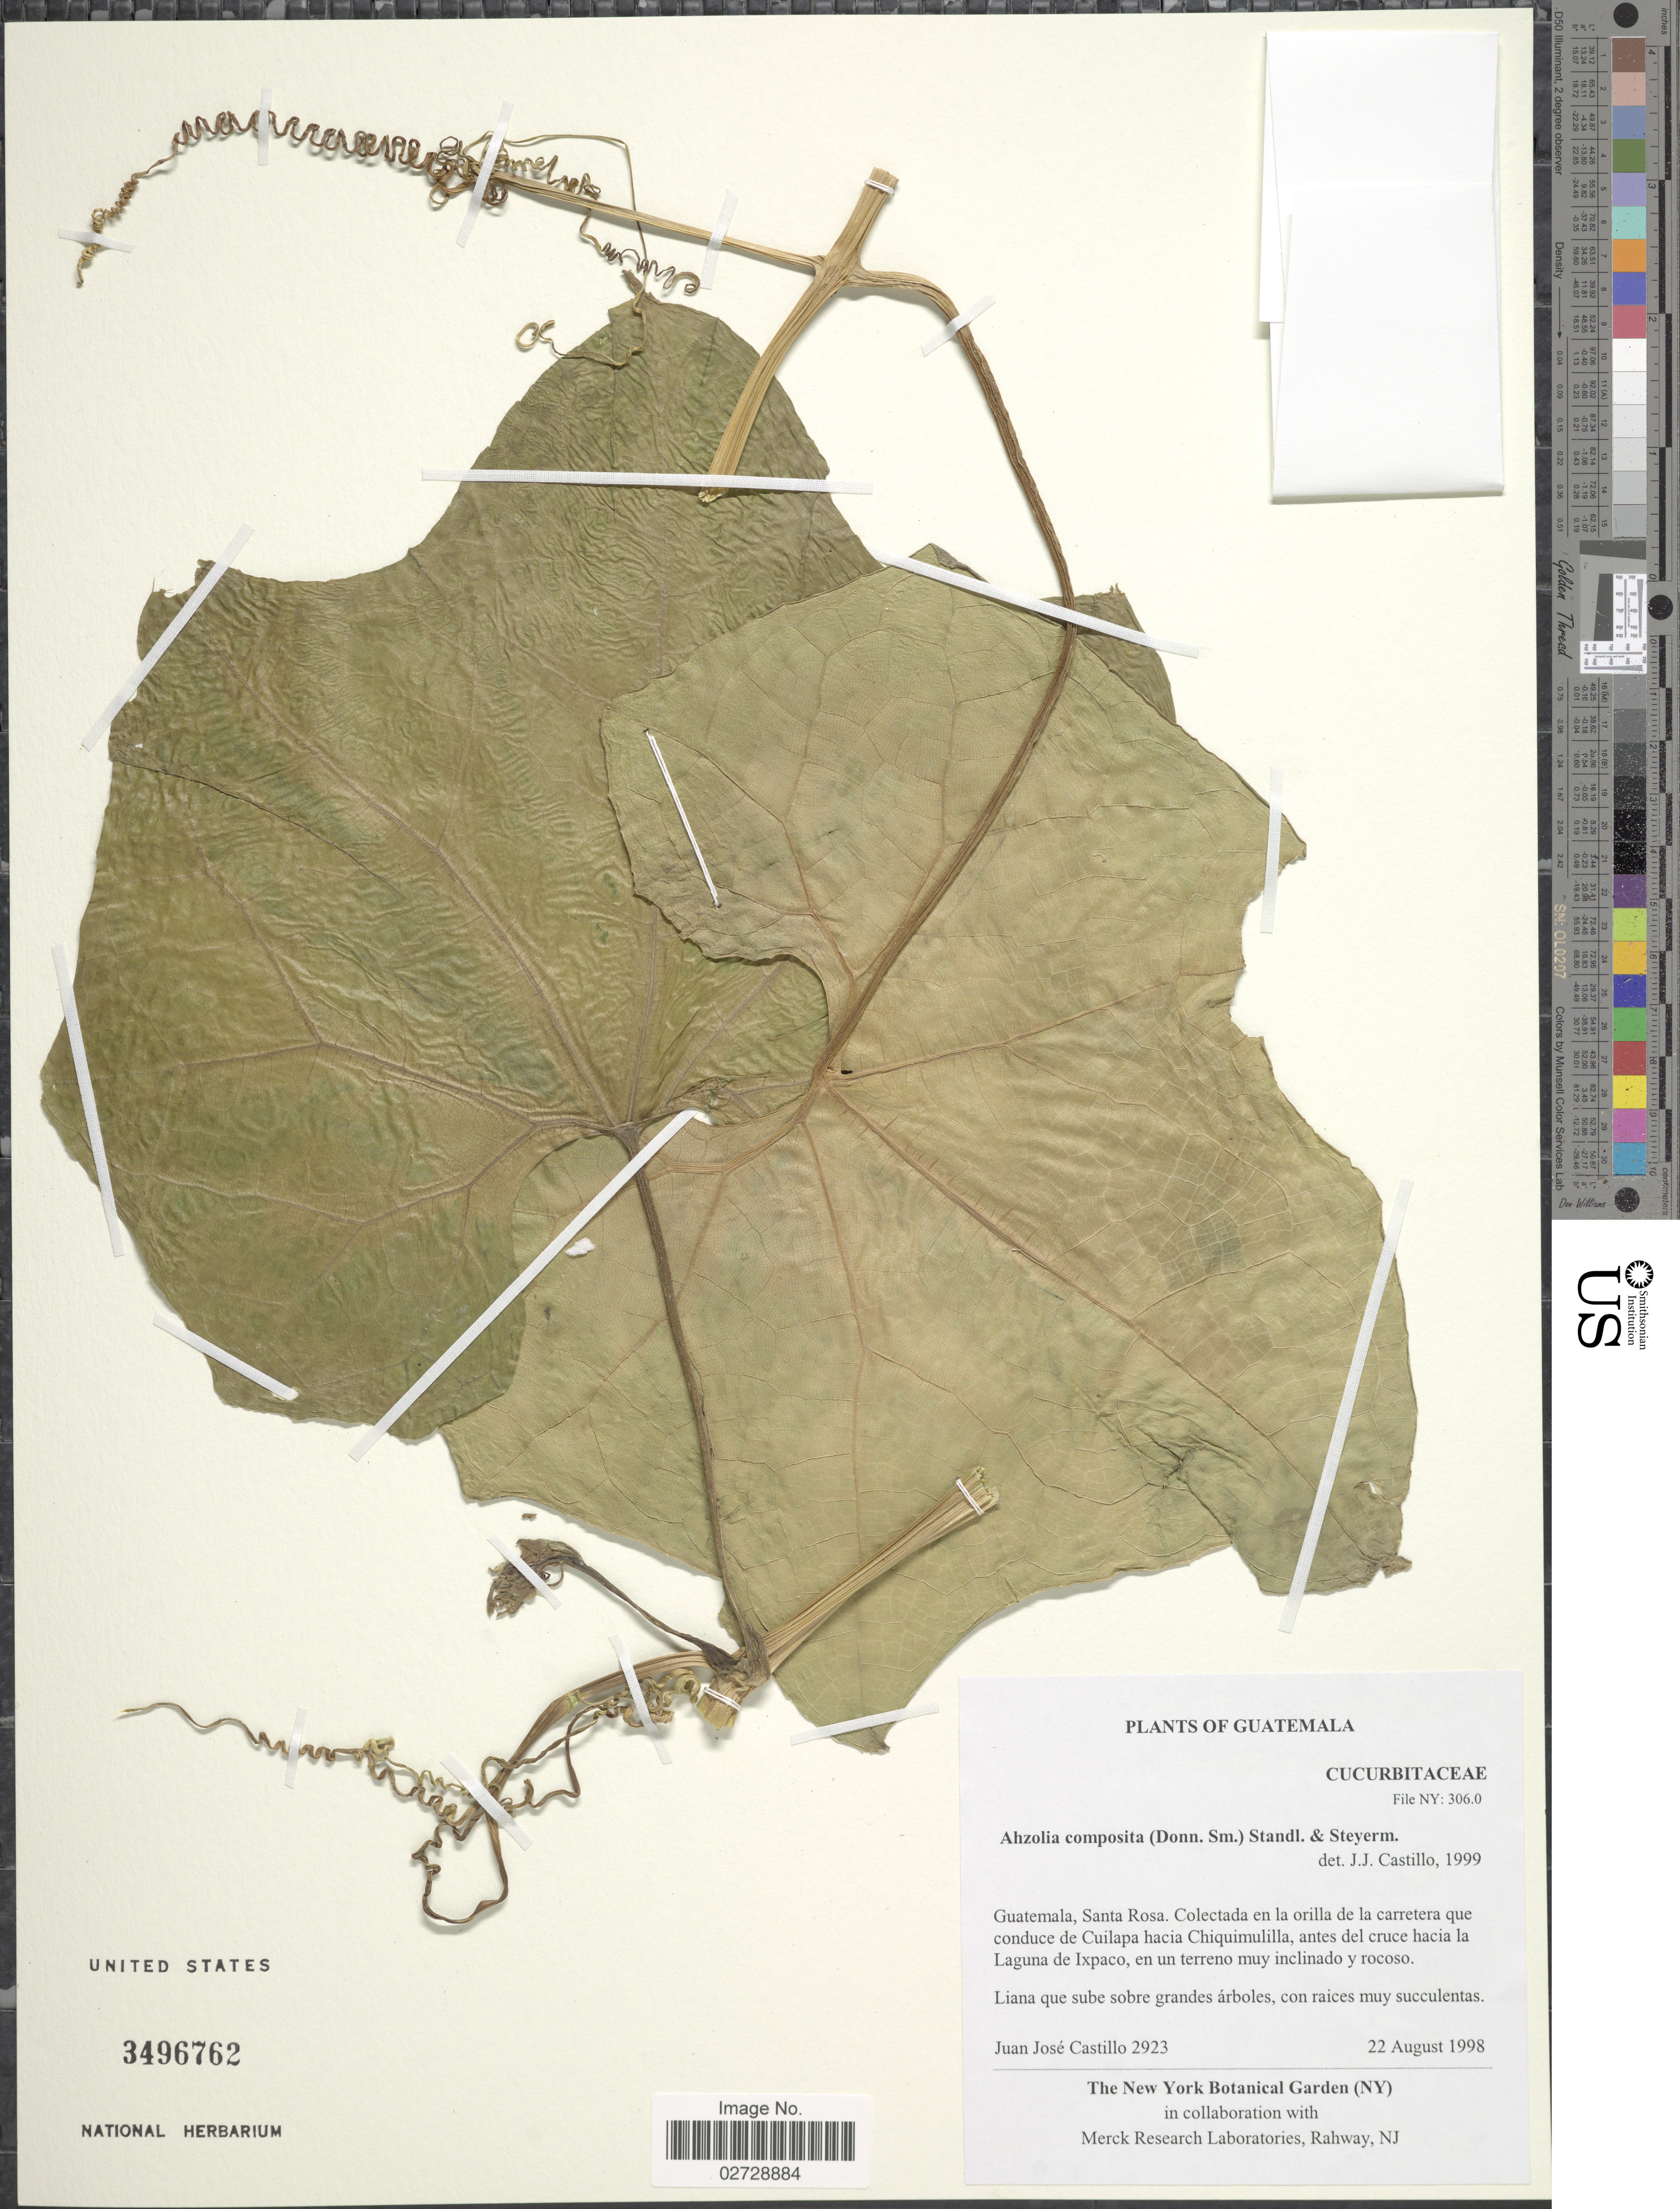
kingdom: Plantae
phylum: Tracheophyta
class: Magnoliopsida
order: Cucurbitales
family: Cucurbitaceae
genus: Sechium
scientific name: Sechium compositum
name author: (Donn. Sm.) C. Jeffrey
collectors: J. Castillo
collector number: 2923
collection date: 1998-08-22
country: Guatemala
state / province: Santa Rosa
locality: En la orilla de la carretera que conduce de Cuilpa hacia Chiquimulilla, antes del cruce hacia la Laguna de Ixpaco, en un terreno muy inclinado y rocoso.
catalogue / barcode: US 3496762